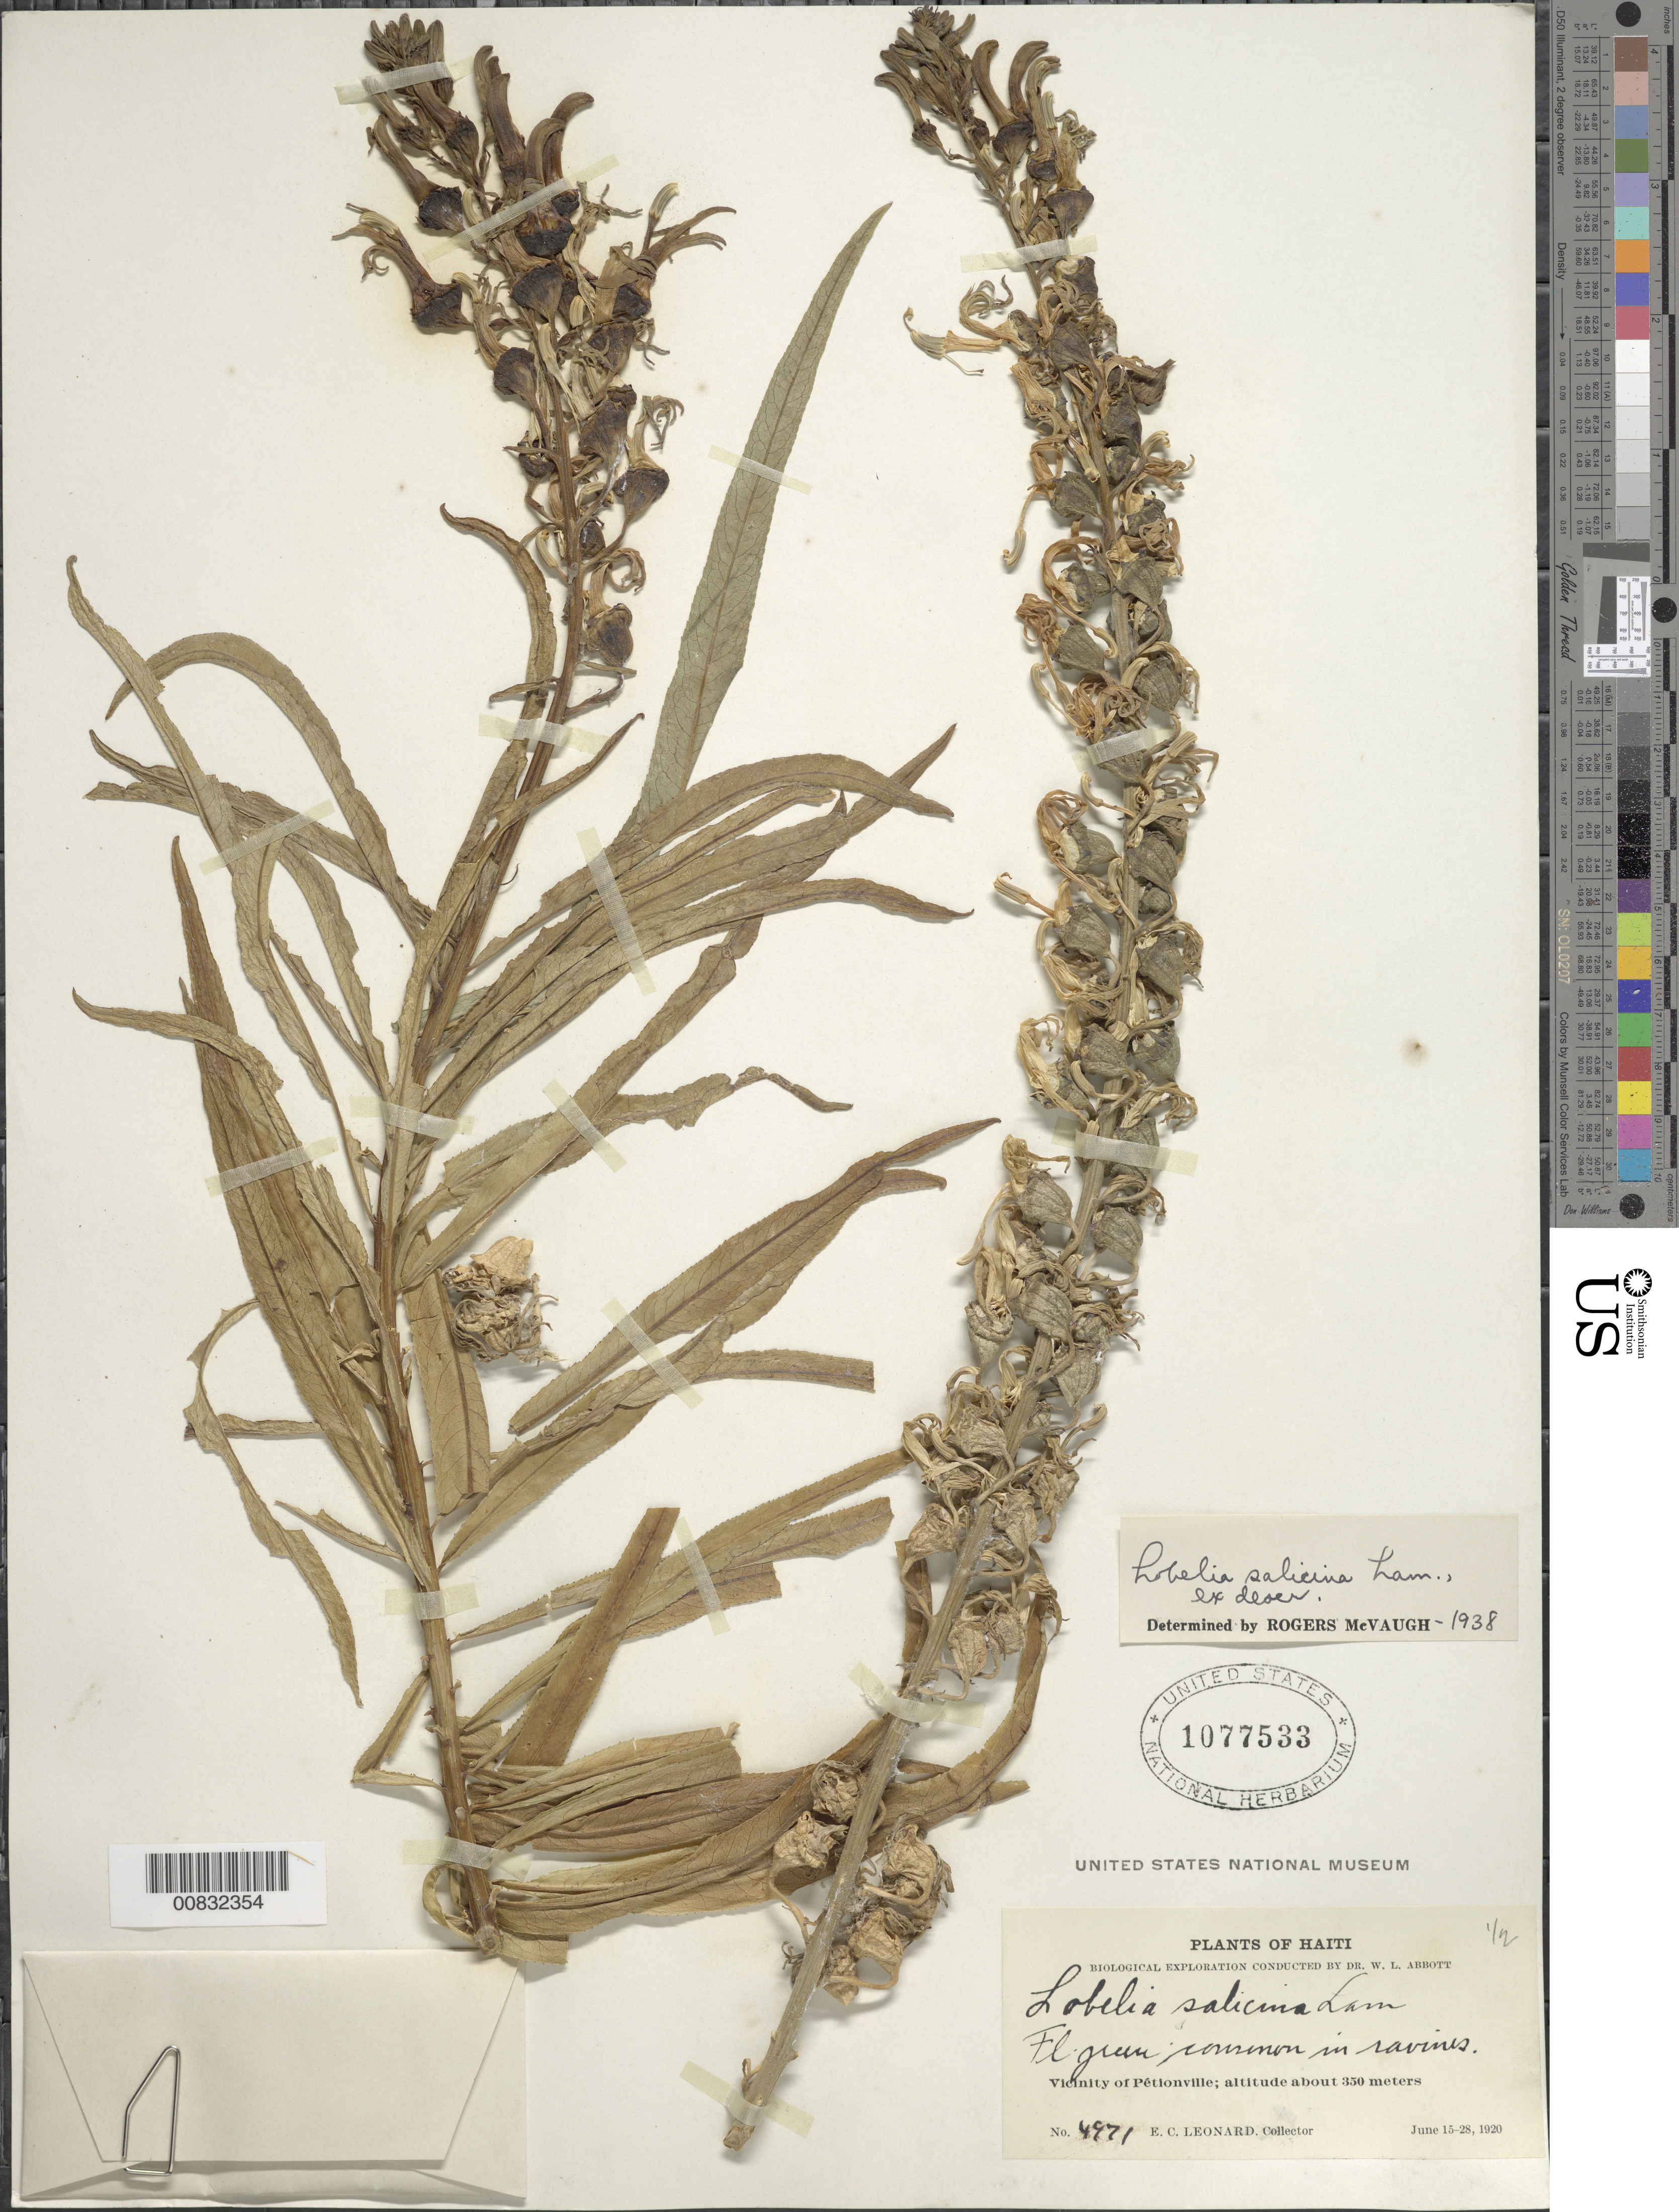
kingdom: Plantae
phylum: Tracheophyta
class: Magnoliopsida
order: Asterales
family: Campanulaceae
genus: Lobelia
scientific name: Lobelia salicina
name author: Lam.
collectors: E. C. Leonard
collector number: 4971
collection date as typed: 15 Jun 1920 to 28 Jun 1920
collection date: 1920-06-15/1920-06-28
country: Haiti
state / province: Ouest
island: Hispaniola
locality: Vicinity of Pétionville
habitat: In ravines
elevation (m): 350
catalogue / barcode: US 1077533